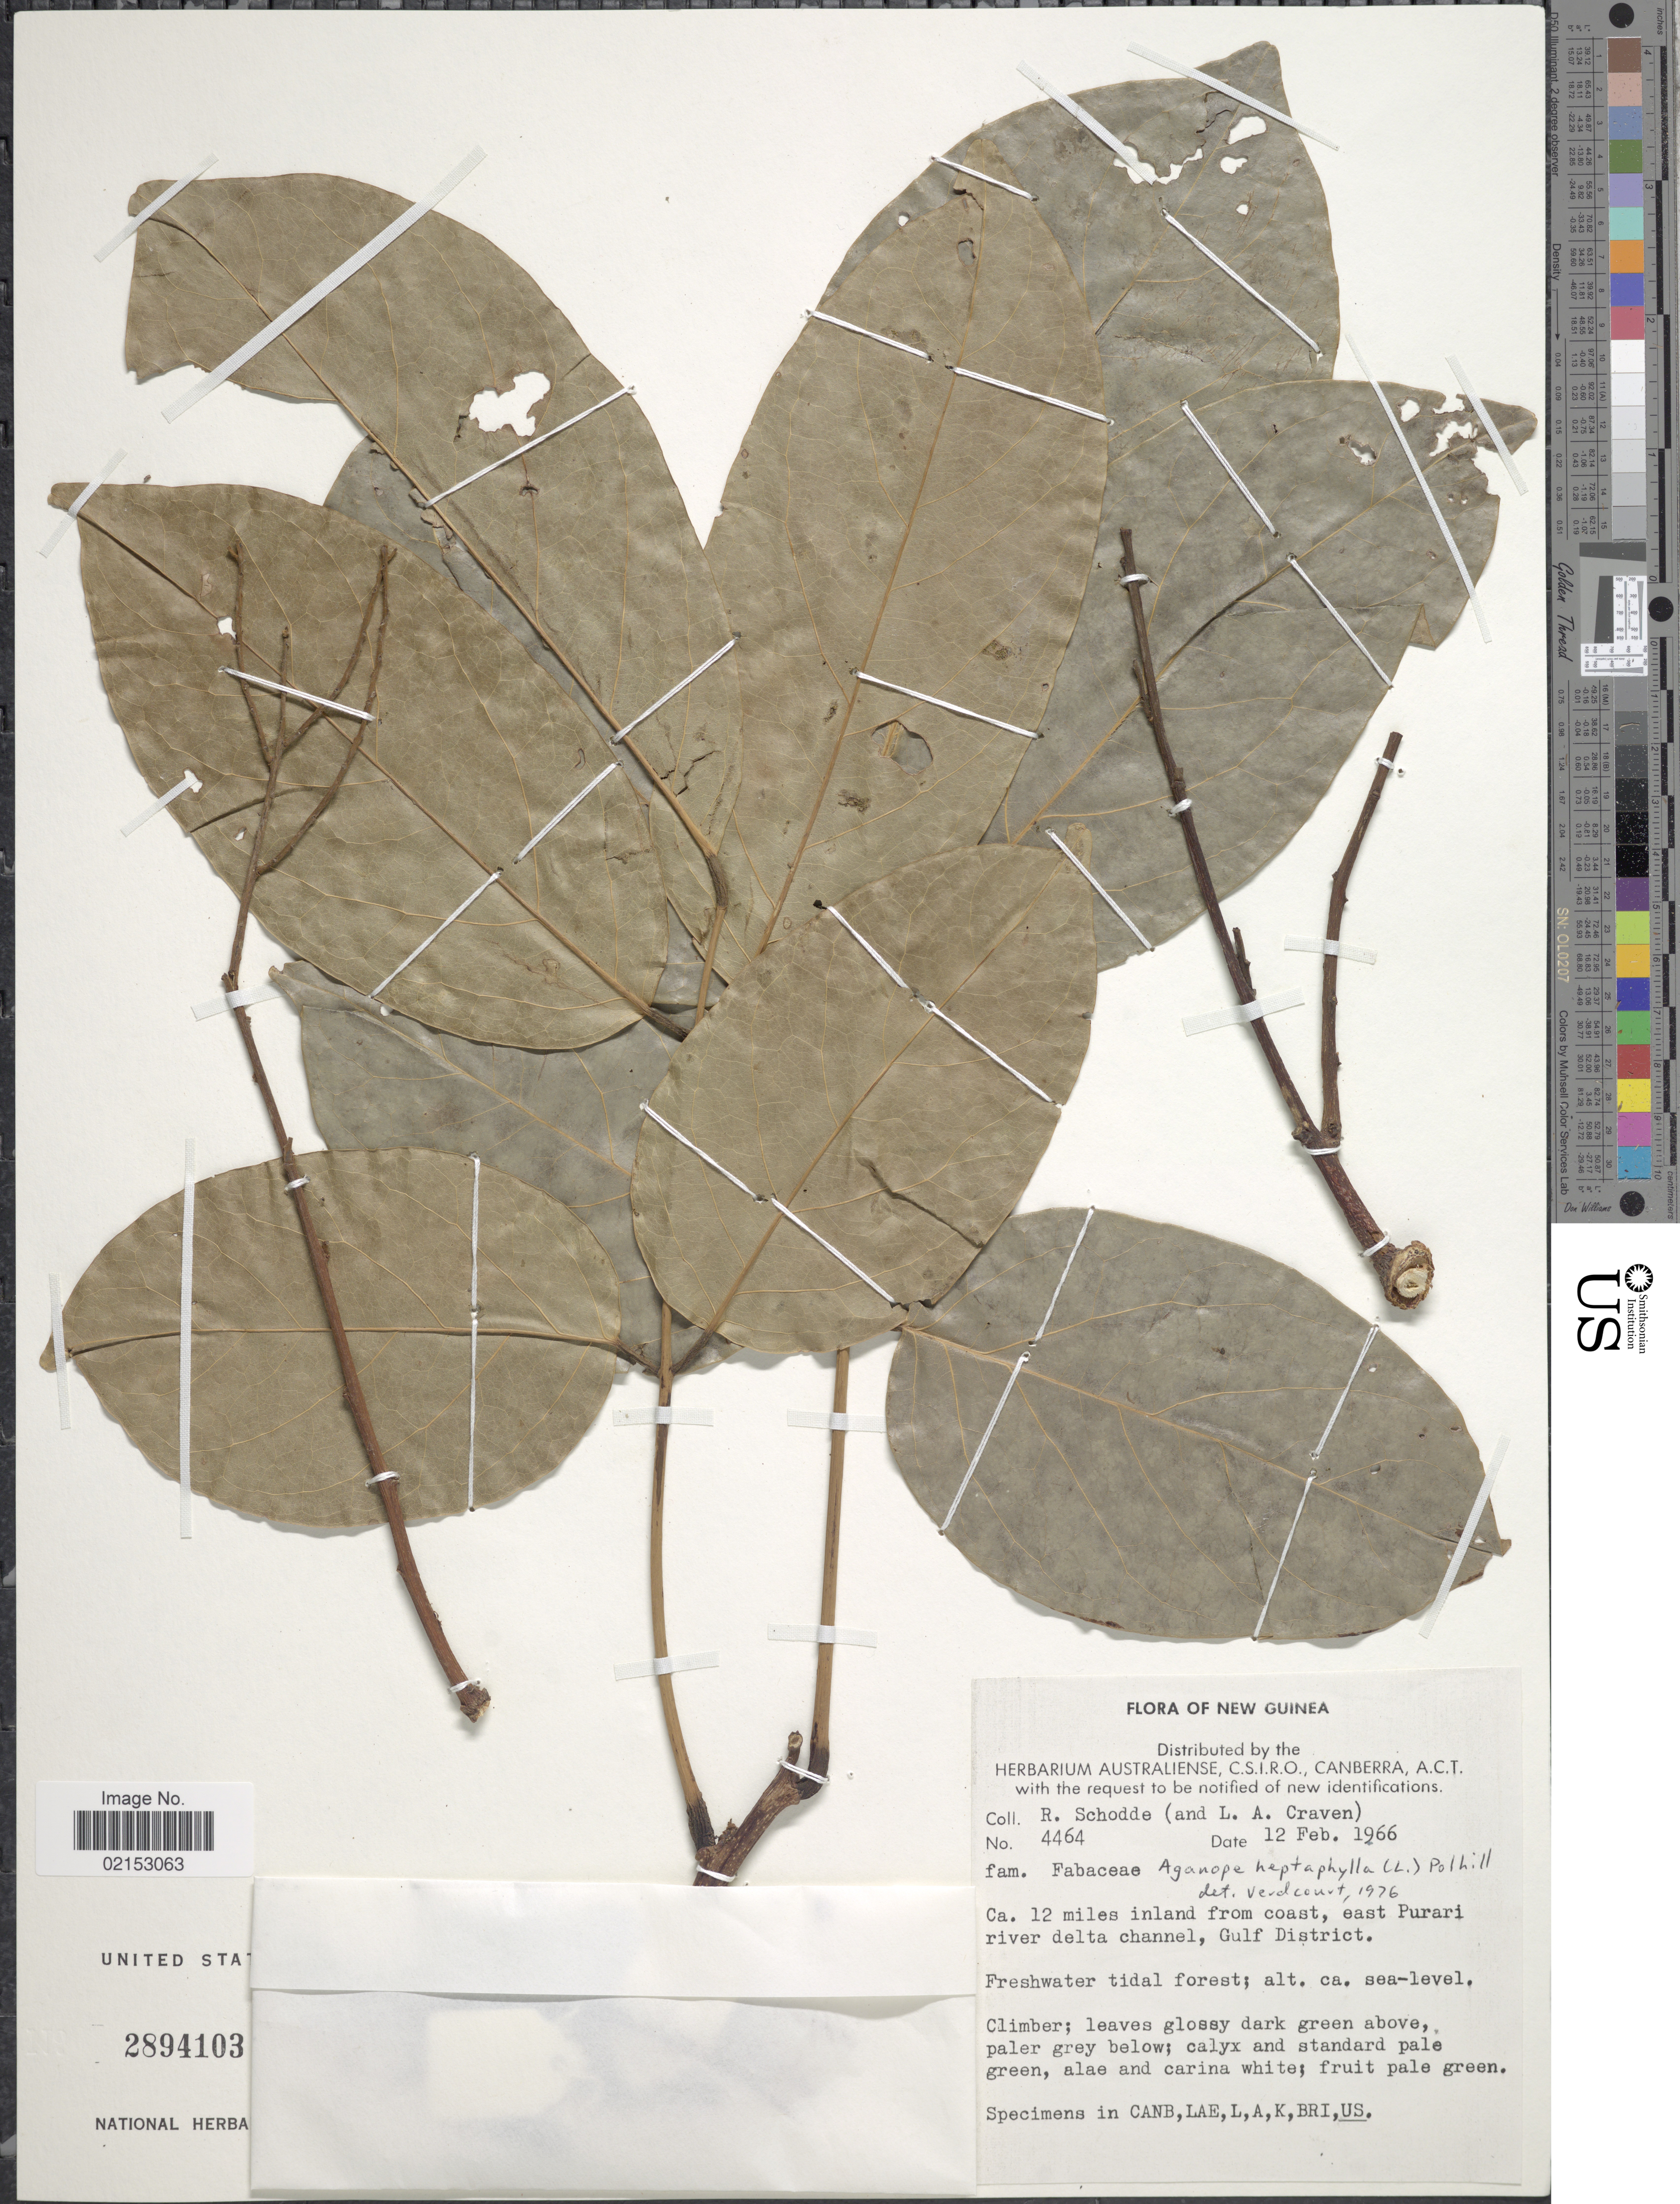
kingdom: Plantae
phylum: Tracheophyta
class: Magnoliopsida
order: Fabales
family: Fabaceae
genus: Aganope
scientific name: Aganope heptaphylla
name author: (L.) Polhill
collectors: R. Schodde & L. A. Craven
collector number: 4464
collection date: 1966-02-12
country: Papua New Guinea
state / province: Gulf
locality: New Guinea, 12 miles inland from coast, east Purari river delta channel, Gulf District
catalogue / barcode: US 2894103